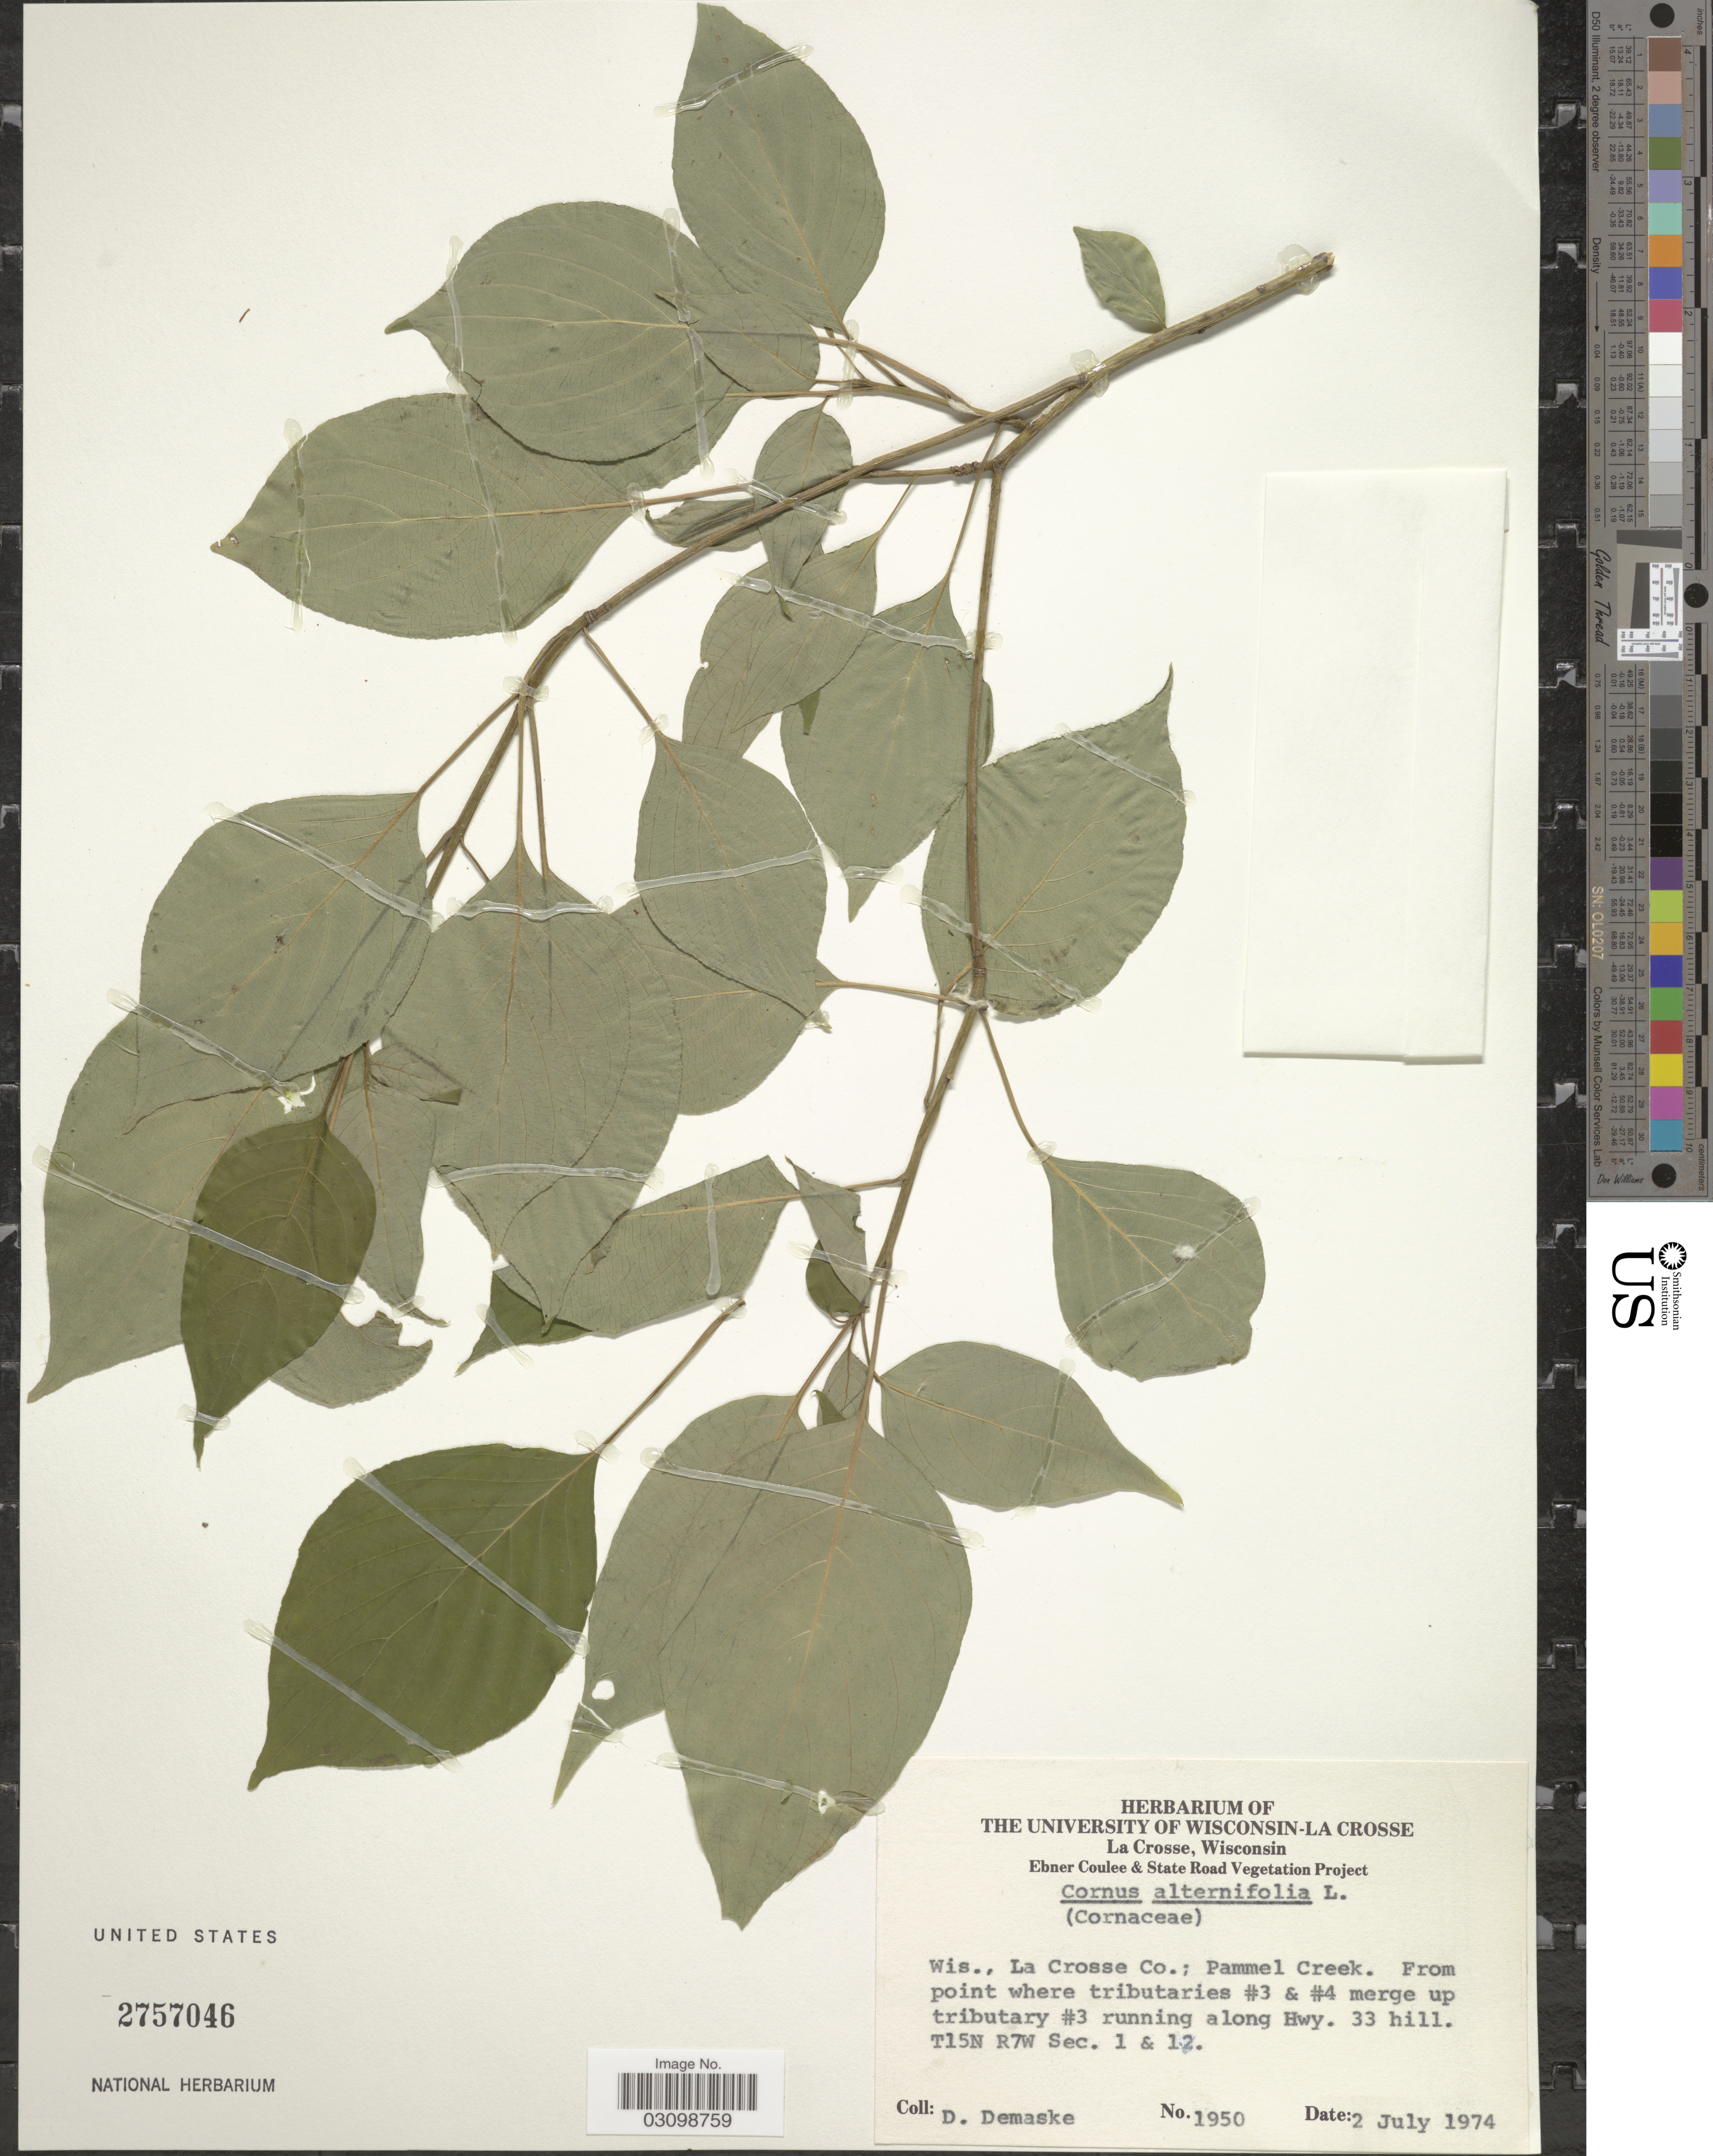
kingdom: Plantae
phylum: Tracheophyta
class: Magnoliopsida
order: Cornales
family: Cornaceae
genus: Cornus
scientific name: Cornus alternifolia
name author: L.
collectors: D. Demaske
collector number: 1950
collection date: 1974-07-02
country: United States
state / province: Wisconsin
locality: Wis., La Crosse Co.; Pammel Creek. From point where tributaries #3 & #4 merge up tributary #3 running along Hwy. 33 hill. T15N R7W Sec. 1 & 12.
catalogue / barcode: US 2757046